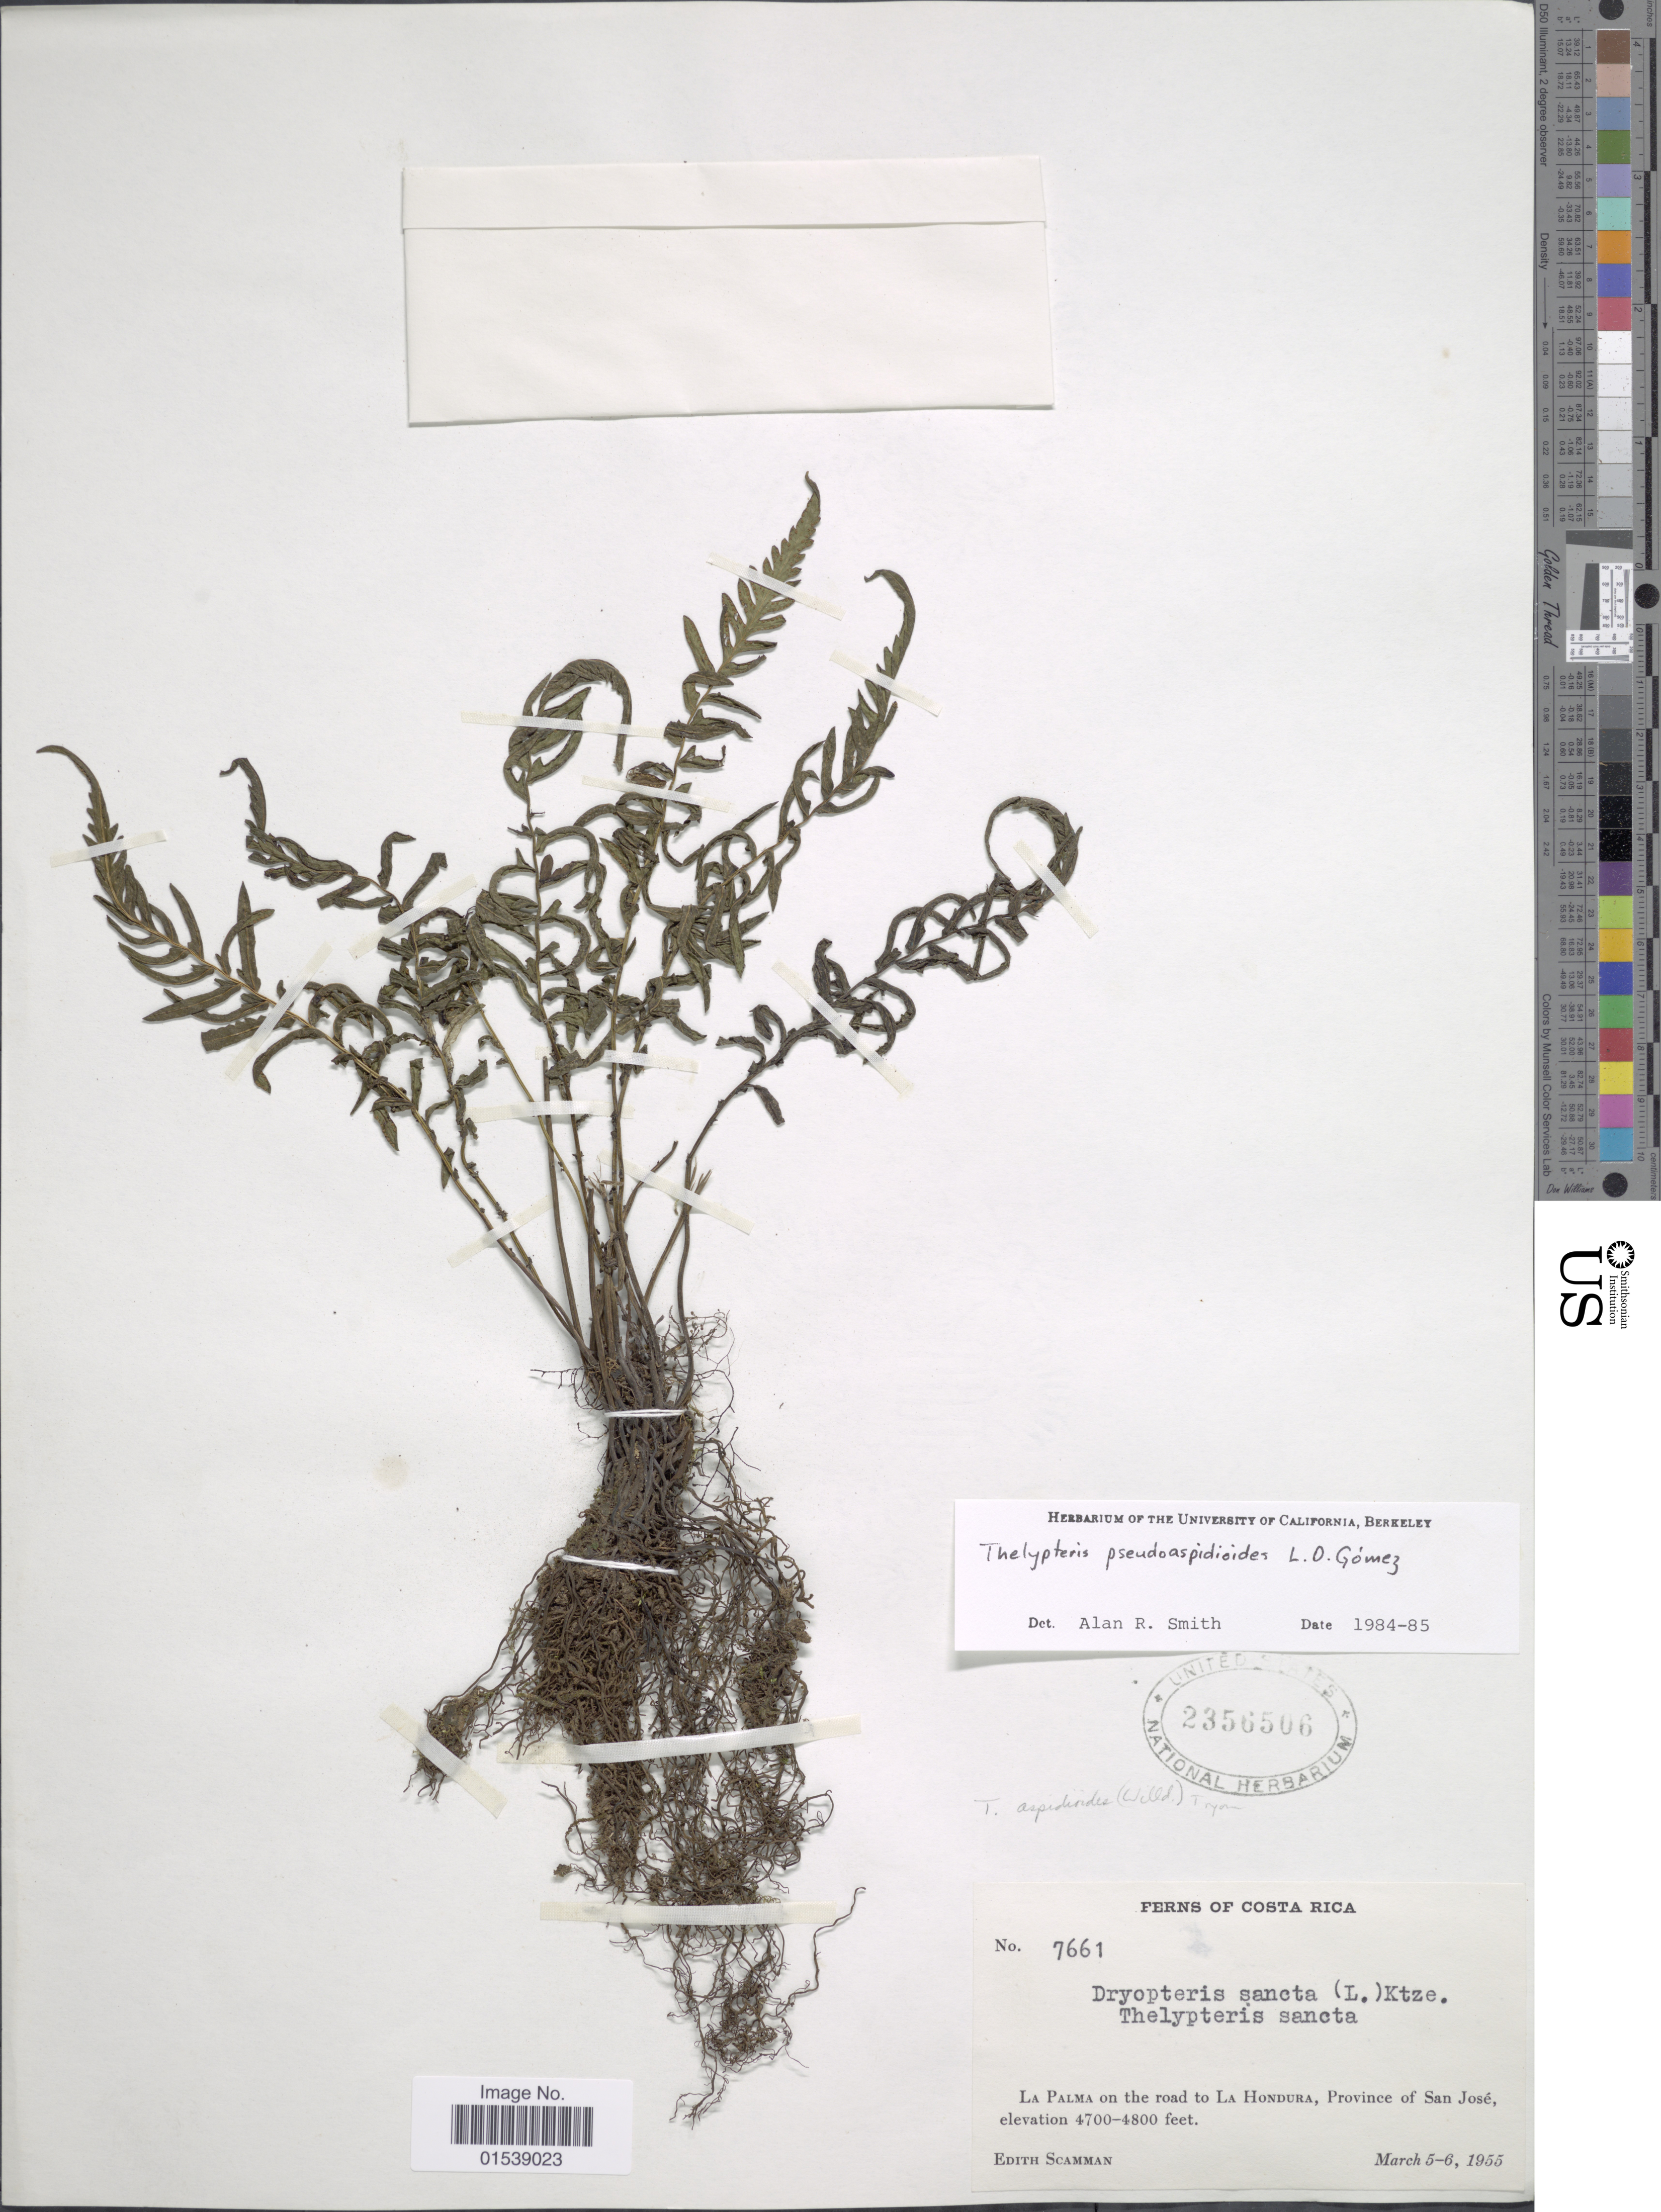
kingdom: Plantae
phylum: Tracheophyta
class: Polypodiopsida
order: Polypodiales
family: Thelypteridaceae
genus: Amauropelta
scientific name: Amauropelta villana (L.D. Gómez) comb. nov., ined 2015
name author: (L.D. Gómez)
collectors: E. Scamman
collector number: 7661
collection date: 1955-03-05/1955-03-06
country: Costa Rica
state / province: San José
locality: La Palma on the road to La Hondura, Province of San Jose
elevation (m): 1433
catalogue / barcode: US 2356506